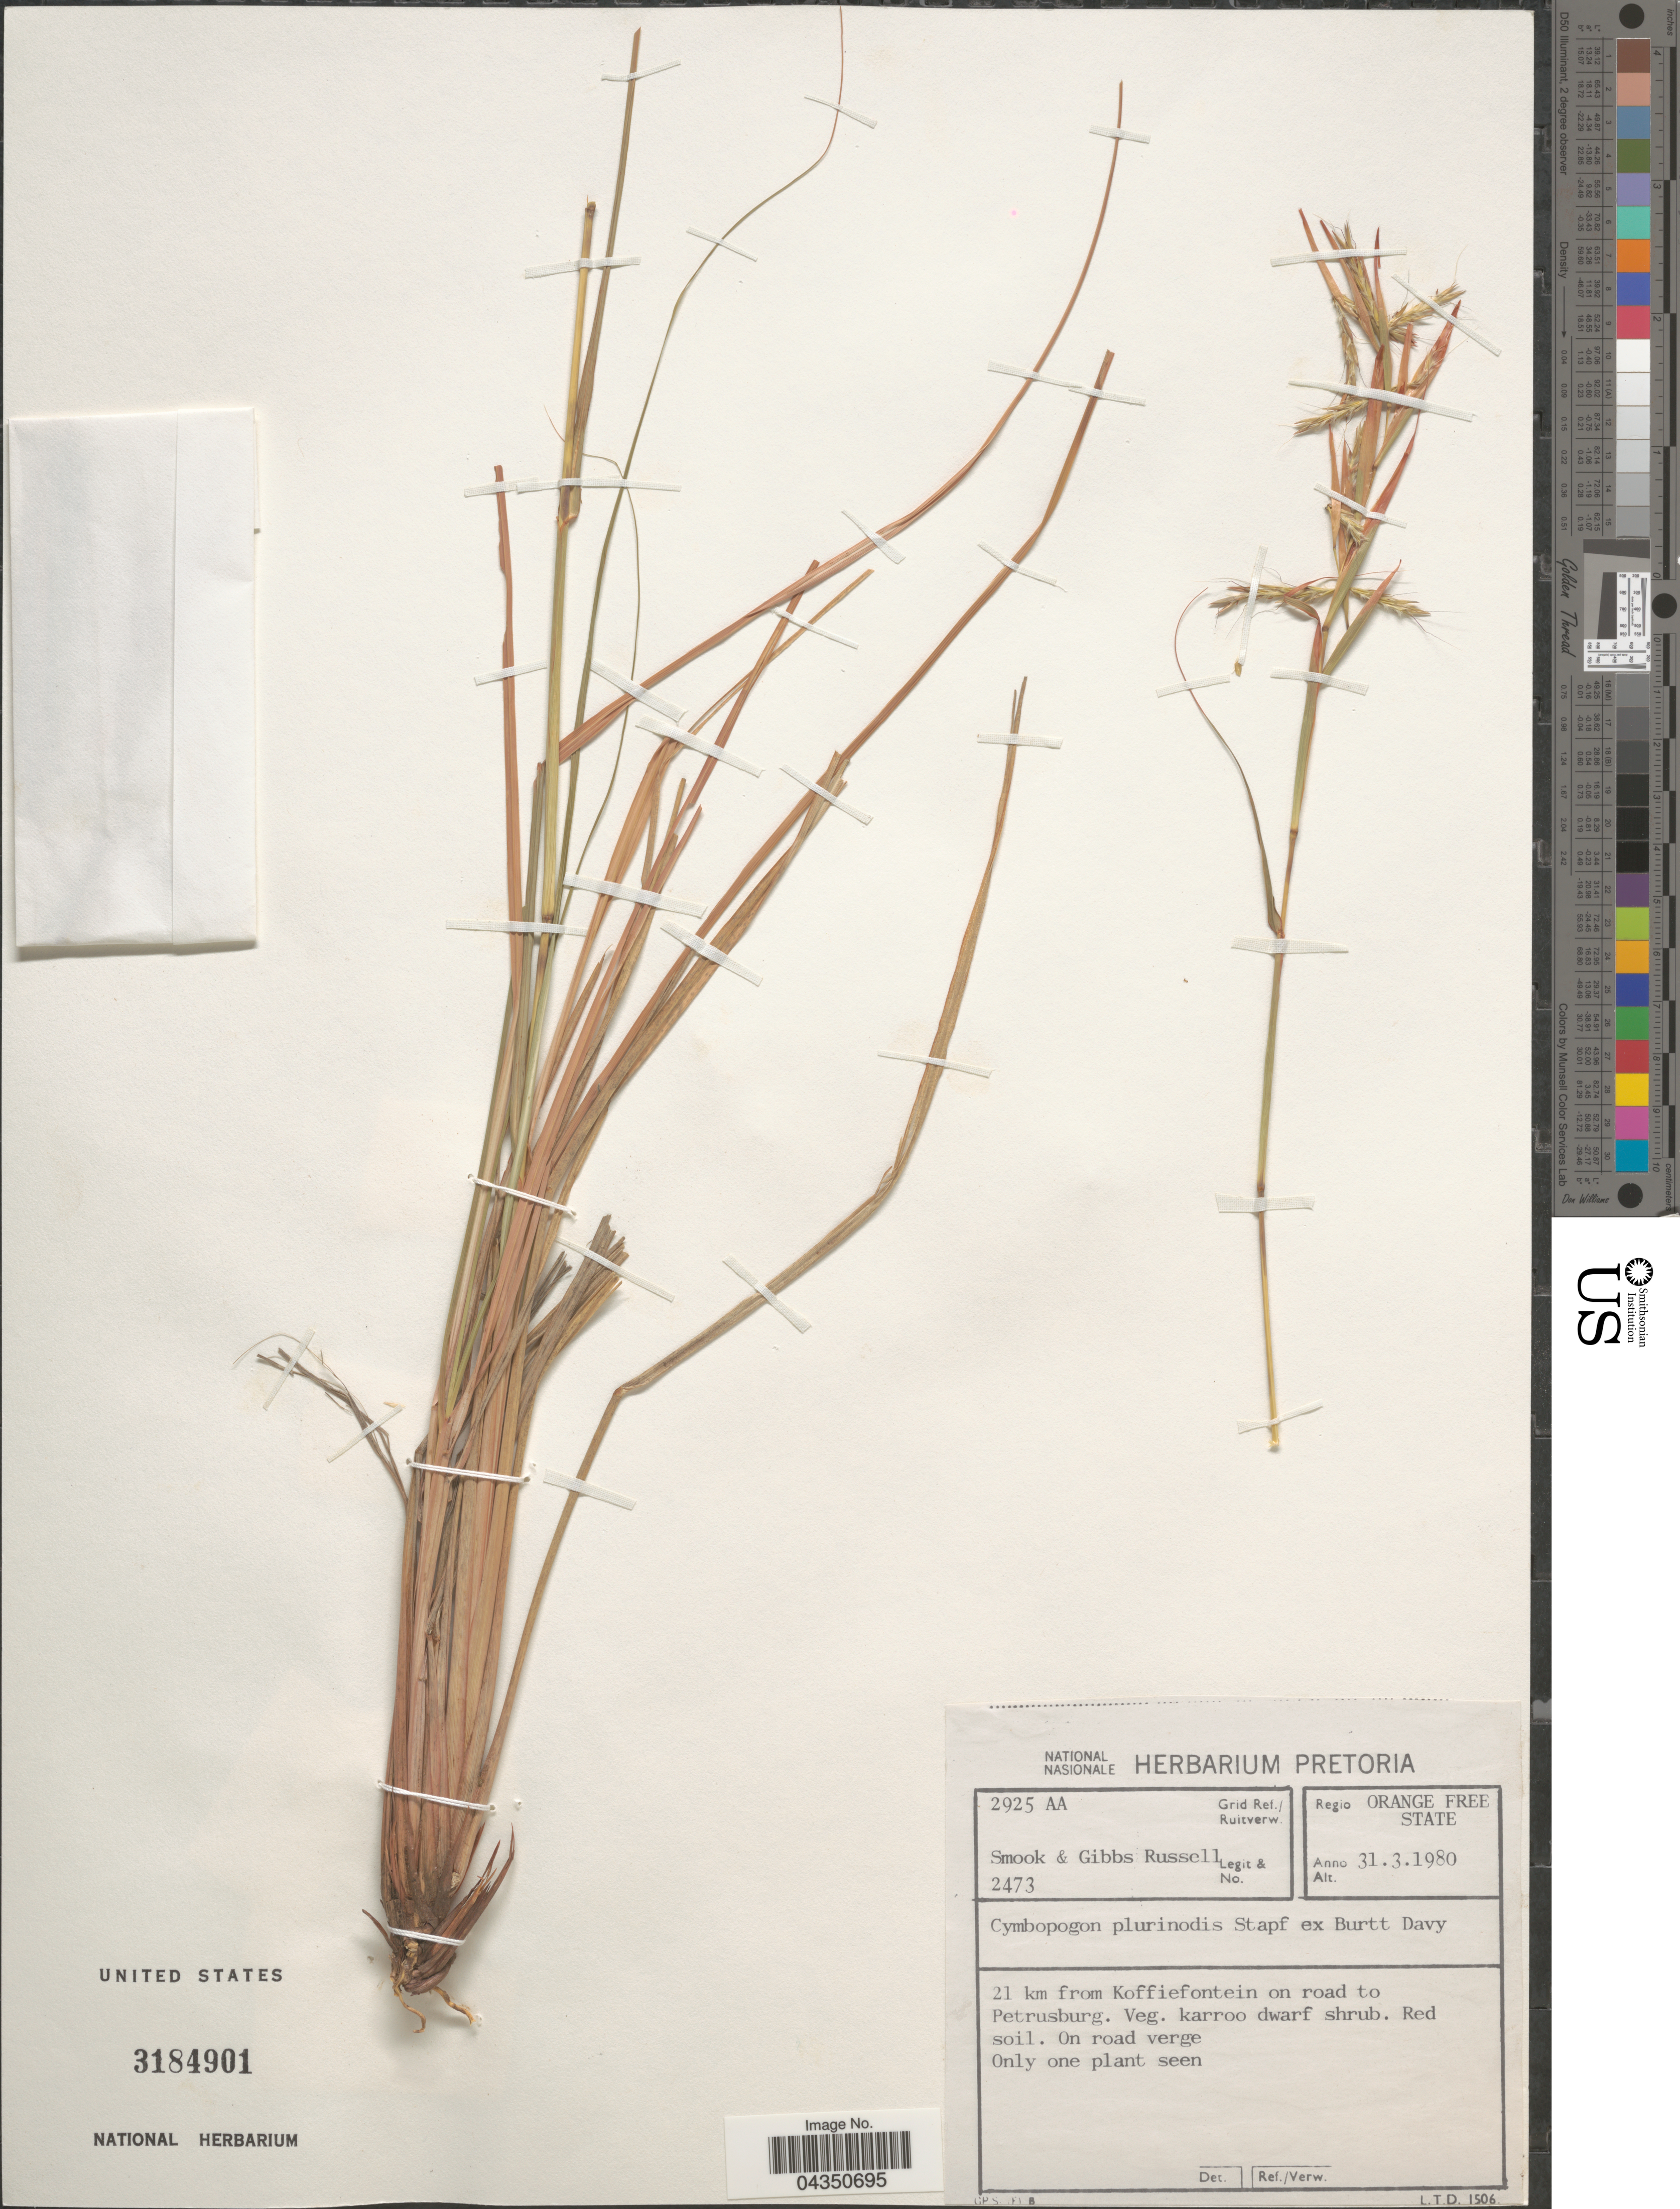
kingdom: Plantae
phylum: Tracheophyta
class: Liliopsida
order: Poales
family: Poaceae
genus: Cymbopogon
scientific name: Cymbopogon pospischillii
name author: (K. Schum.) C.E. Hubb.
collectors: Smook & G. Russell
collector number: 2473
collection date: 1980-03-31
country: South Africa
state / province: Free State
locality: Grid Ref./ Ruitverw. 2925 AA. Region Orange Free State. 21 km from Koffiefontein on road to Petrusburg.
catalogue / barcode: US 3184901